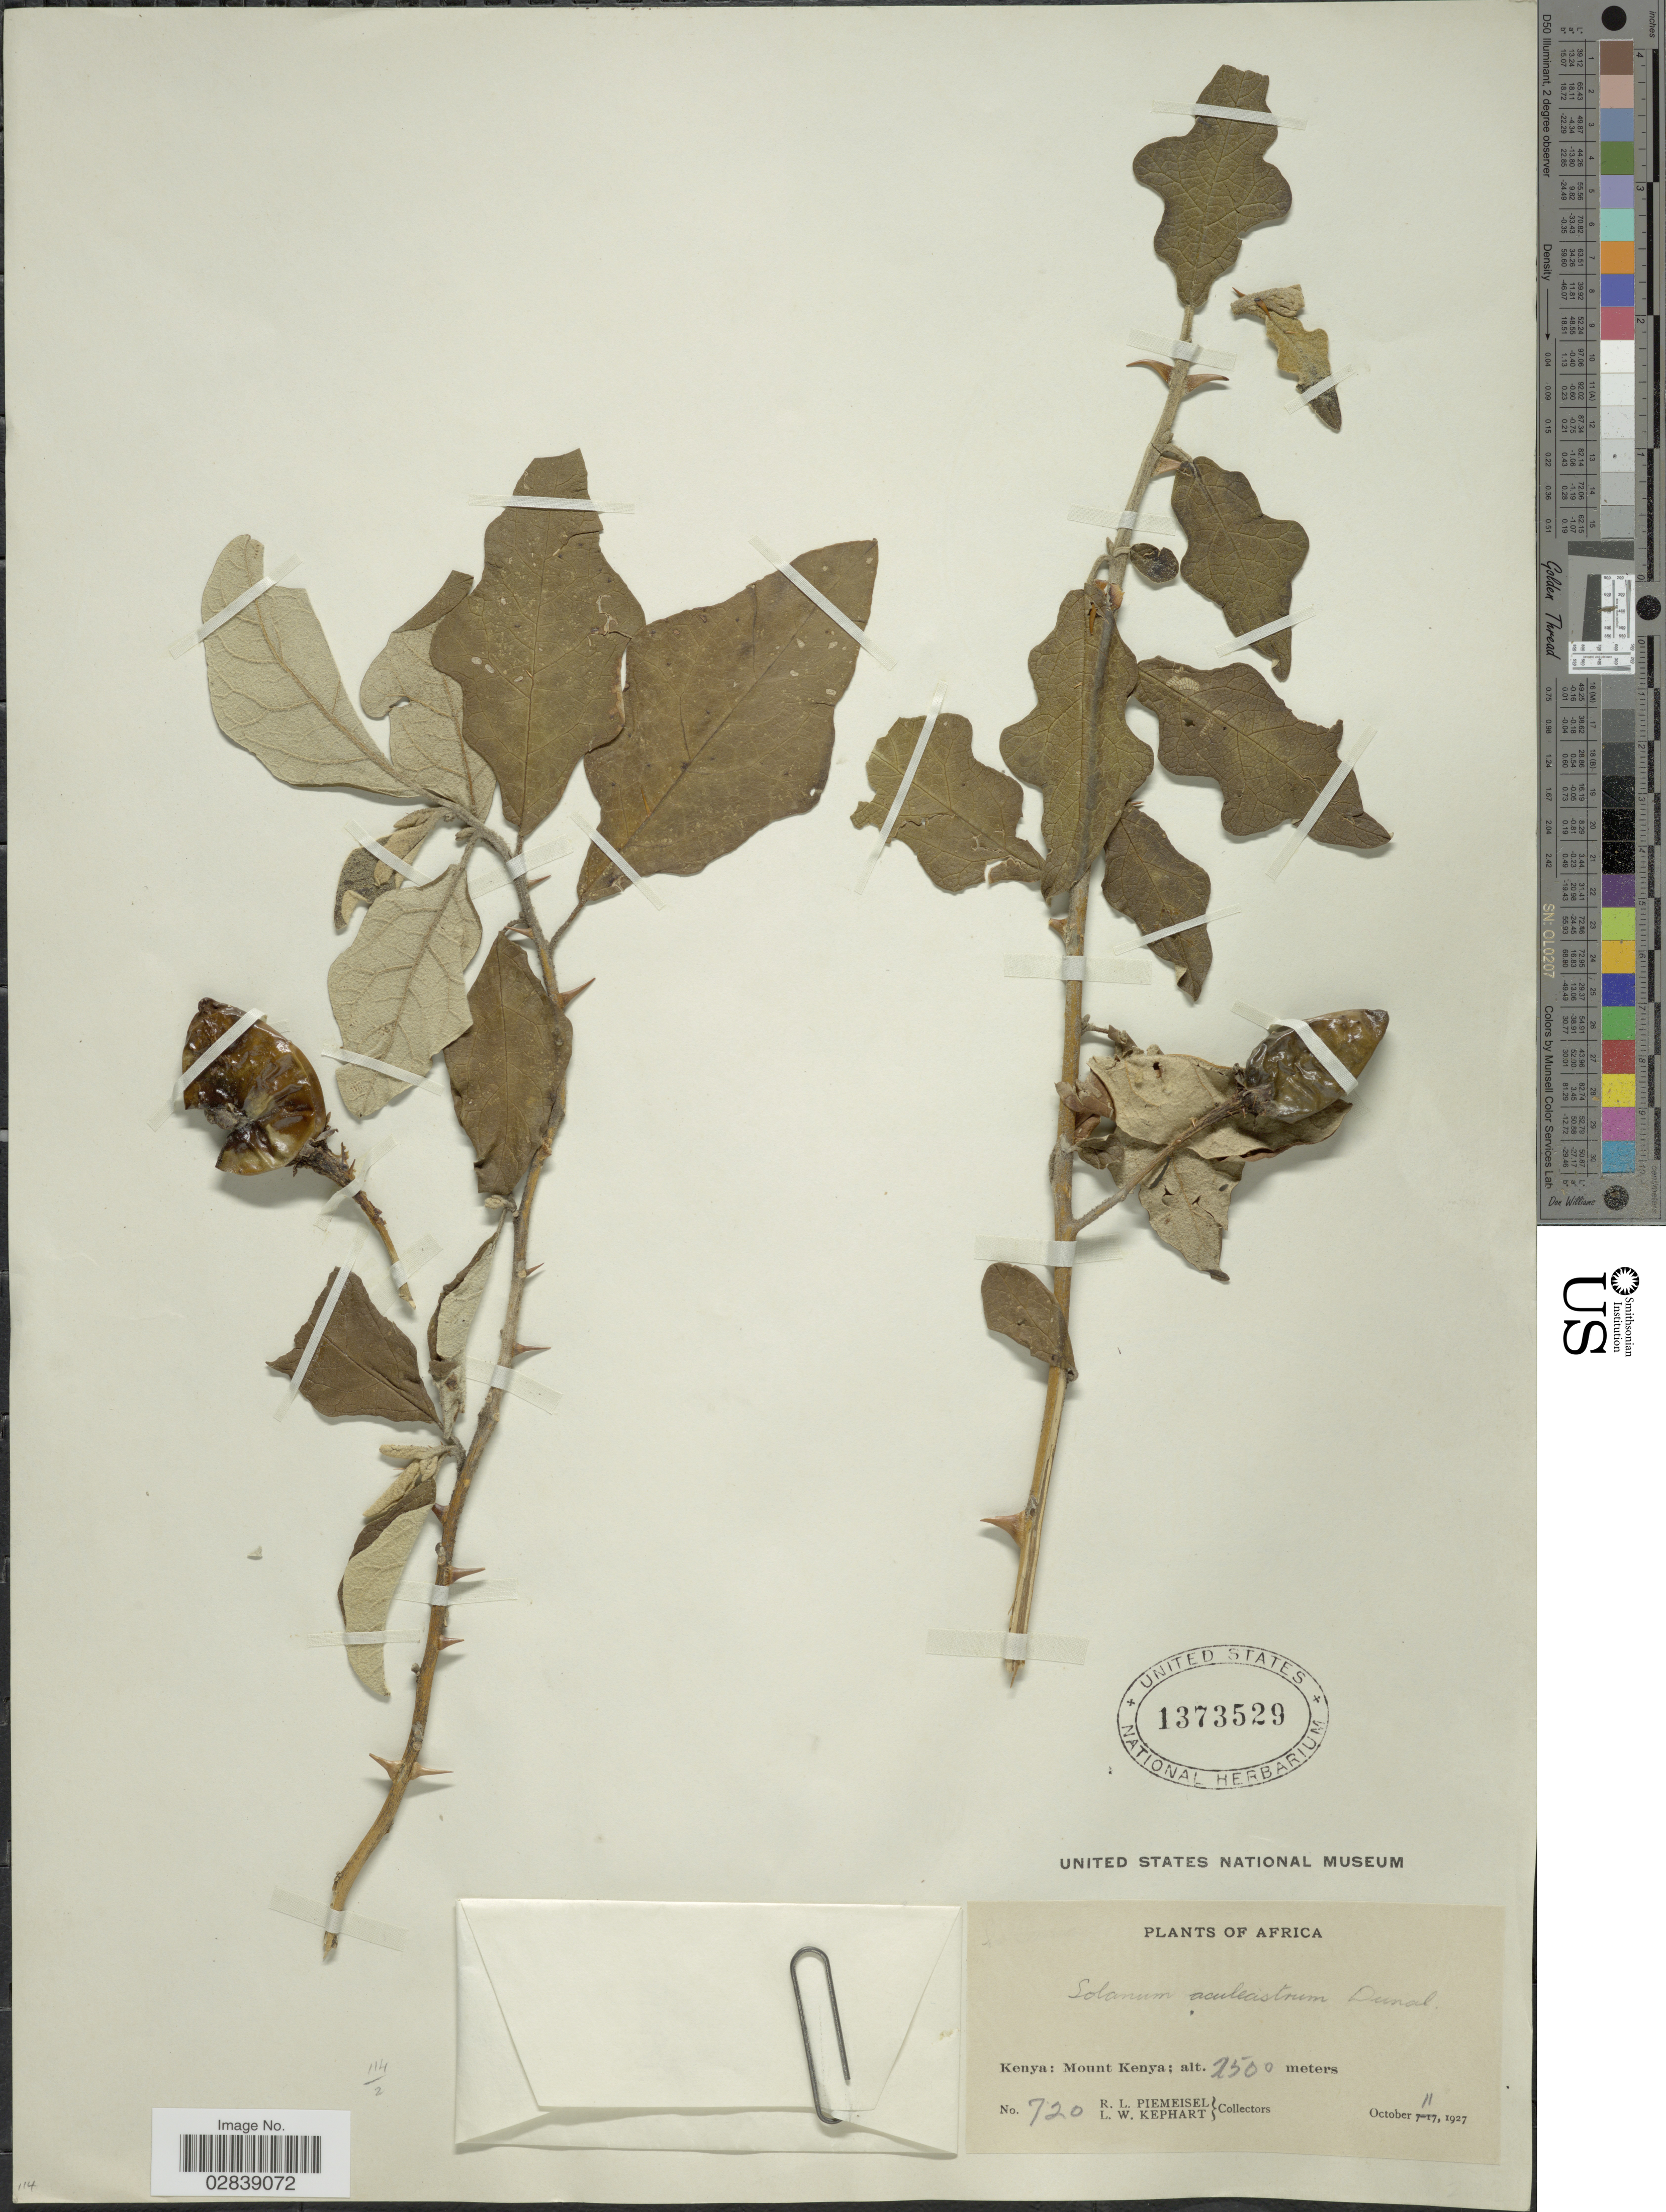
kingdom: Plantae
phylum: Tracheophyta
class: Magnoliopsida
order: Solanales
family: Solanaceae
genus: Solanum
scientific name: Solanum aculeastrum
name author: Dunal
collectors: R. L. Piemeisel & L. W. Kephart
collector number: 720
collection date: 1927-10-11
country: Kenya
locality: Mount Kenya.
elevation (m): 2500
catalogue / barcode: US 1373529